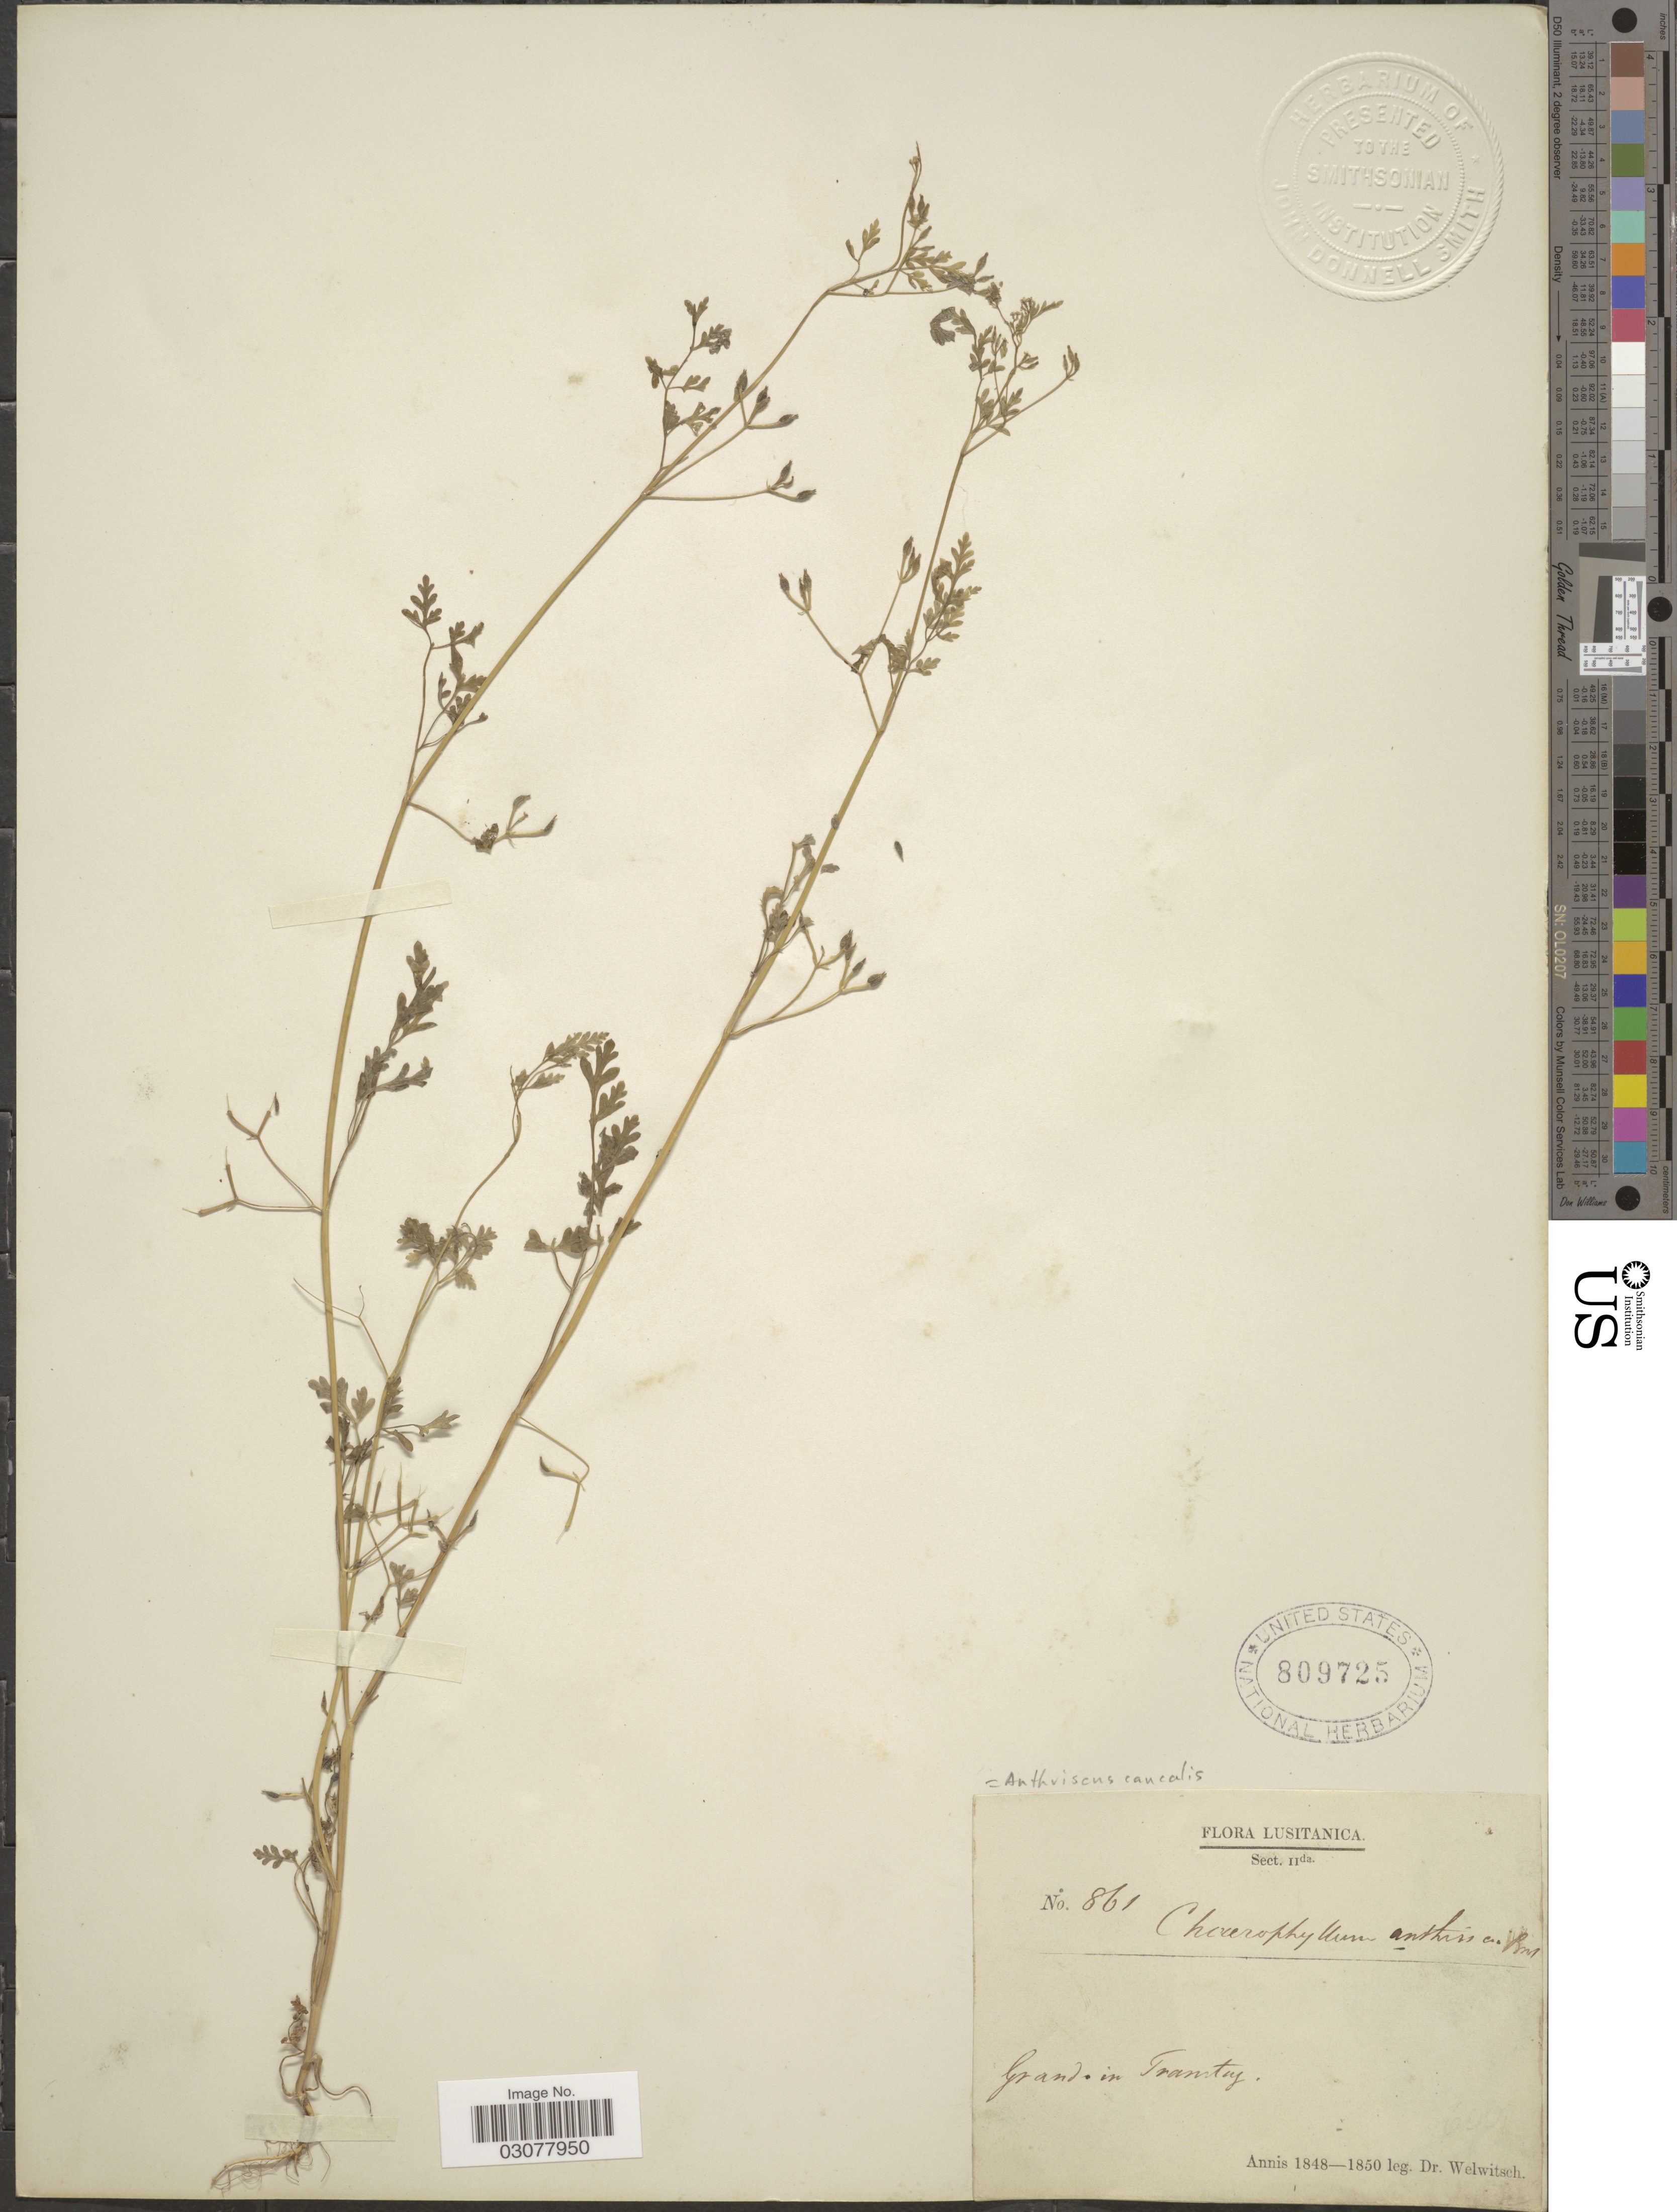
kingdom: Plantae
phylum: Tracheophyta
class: Magnoliopsida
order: Apiales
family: Apiaceae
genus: Anthriscus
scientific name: Anthriscus caucalis var. caucalis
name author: M. Bieb.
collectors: -. Welwitsch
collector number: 861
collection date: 1848/1850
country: Portugal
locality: Lusitanica. Grand in Transty [interpreted].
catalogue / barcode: US 809725